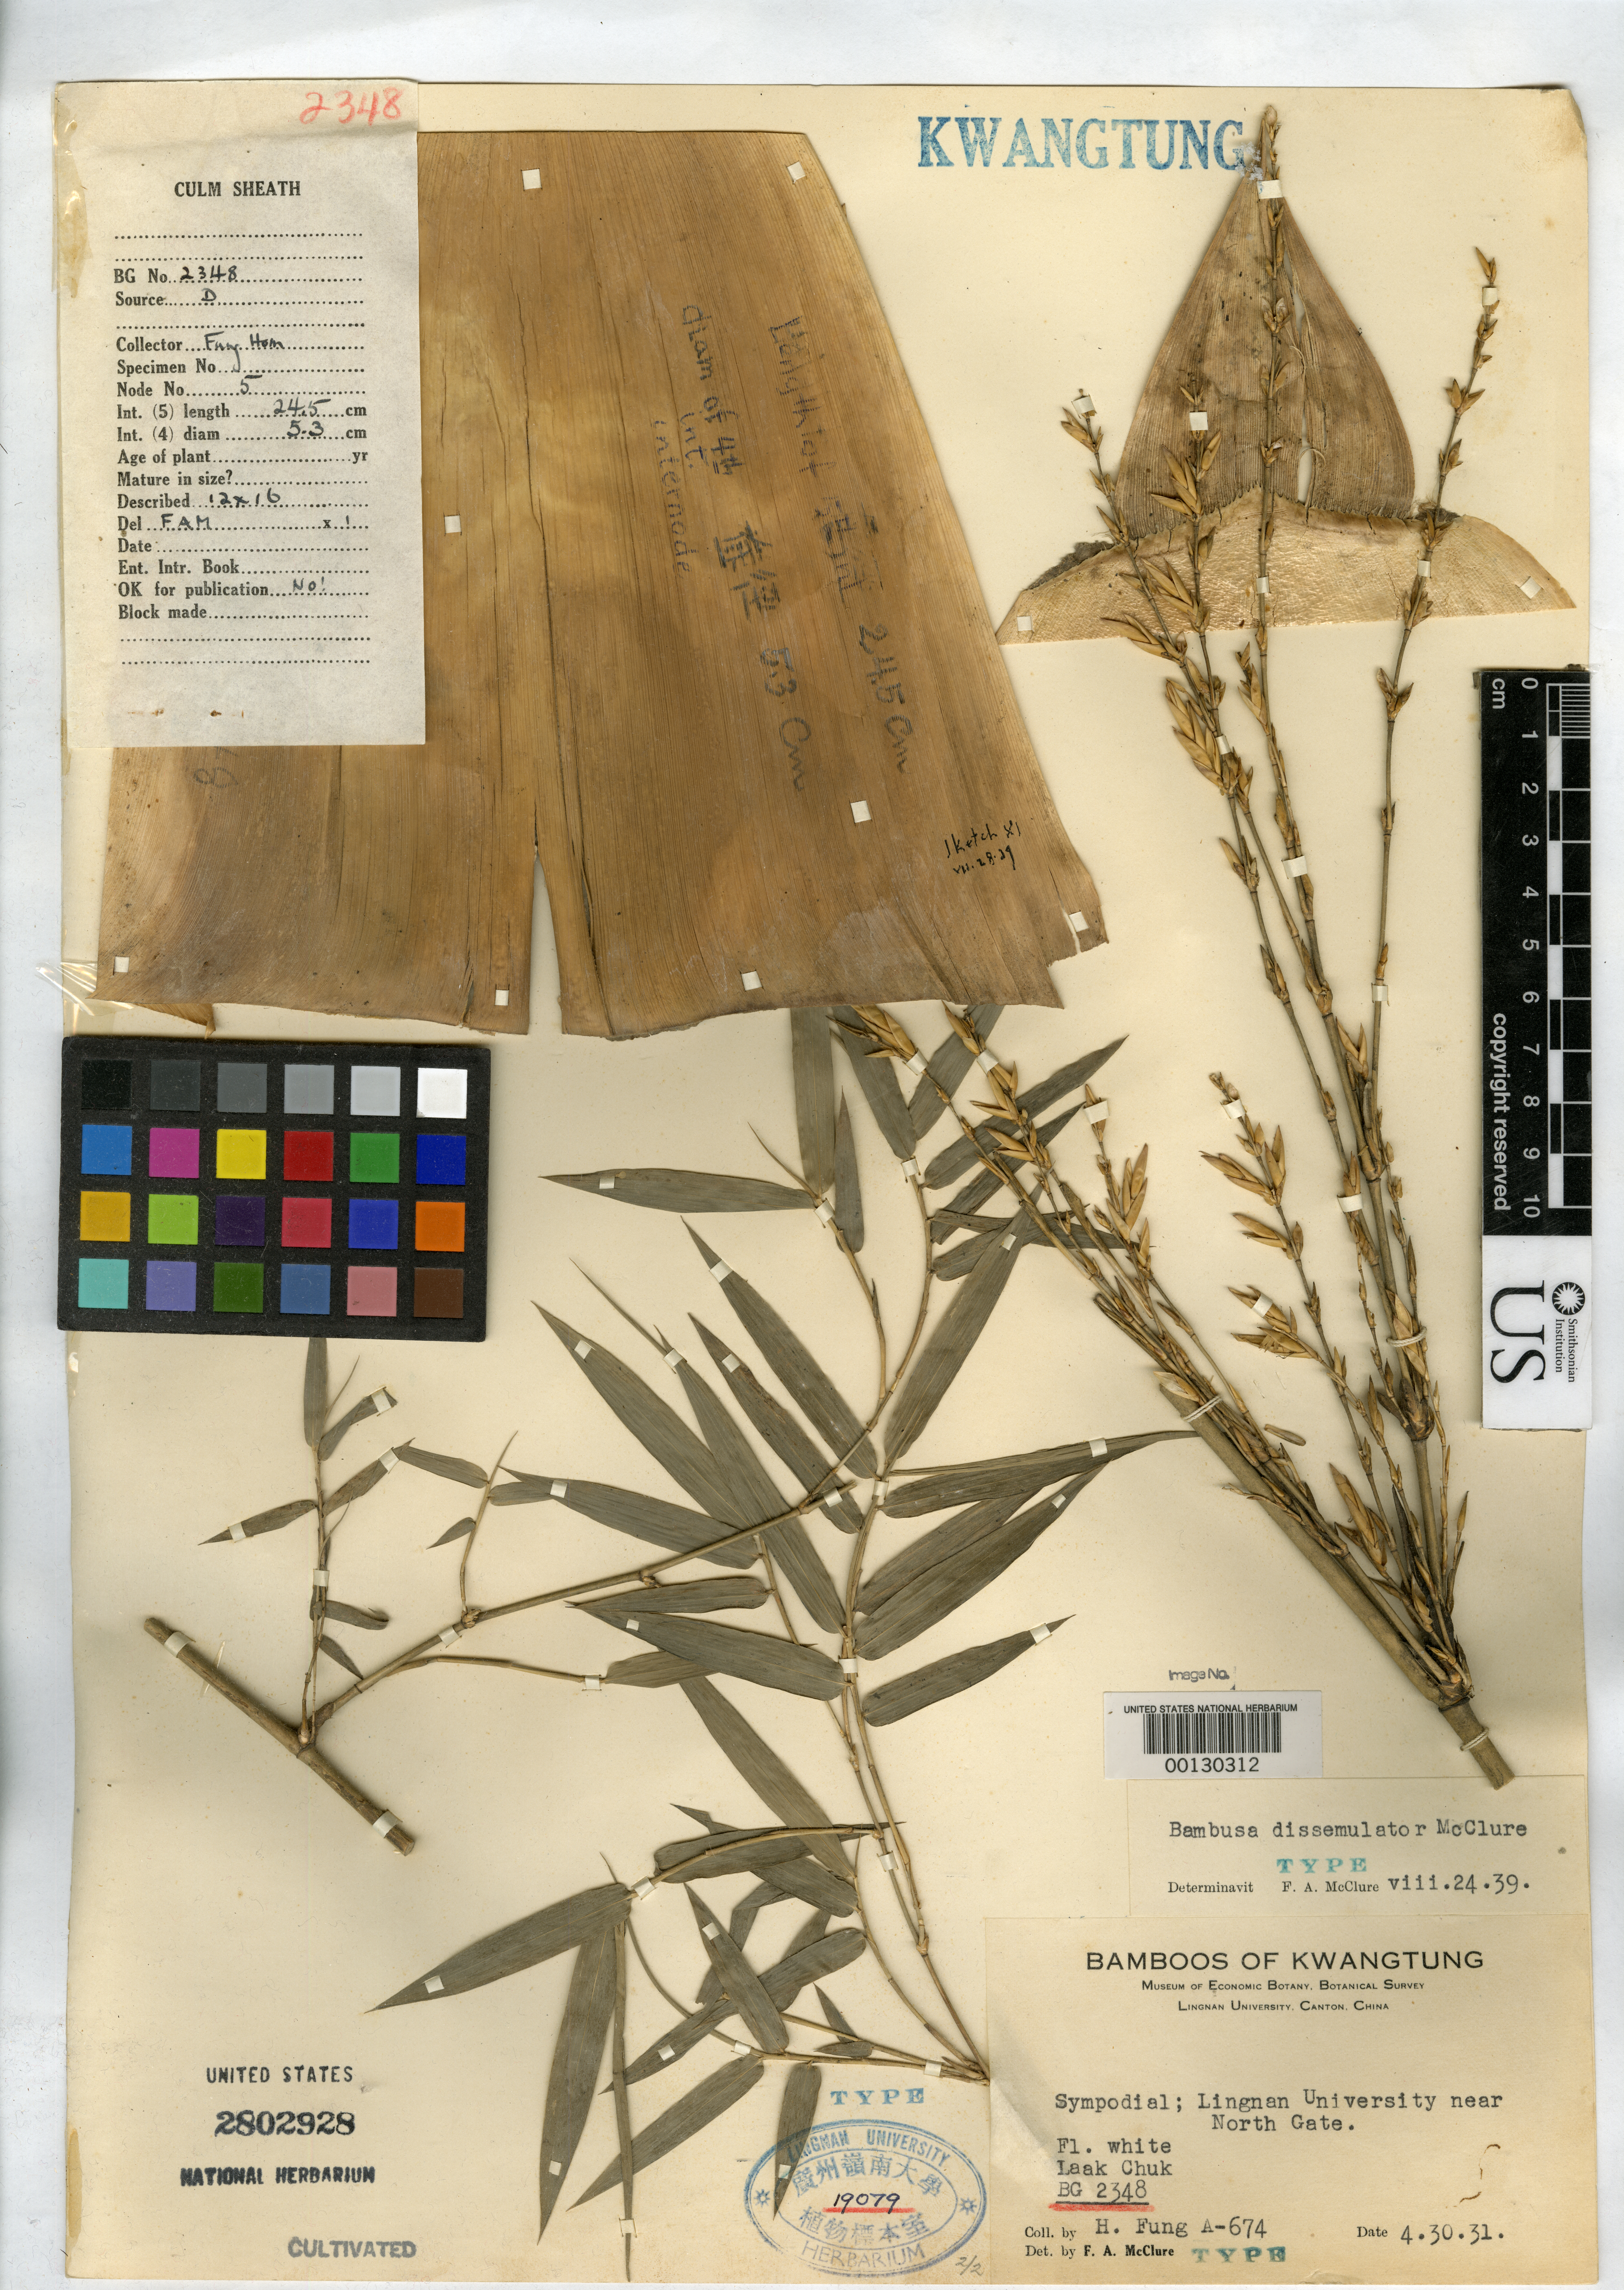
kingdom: Plantae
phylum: Tracheophyta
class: Liliopsida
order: Poales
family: Poaceae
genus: Bambusa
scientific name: Bambusa dissimulator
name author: McClure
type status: Holotype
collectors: H. L. Fung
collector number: A 674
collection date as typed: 30 Apr 1931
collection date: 1931-04-30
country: China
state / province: Guangdong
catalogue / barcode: US 2802928